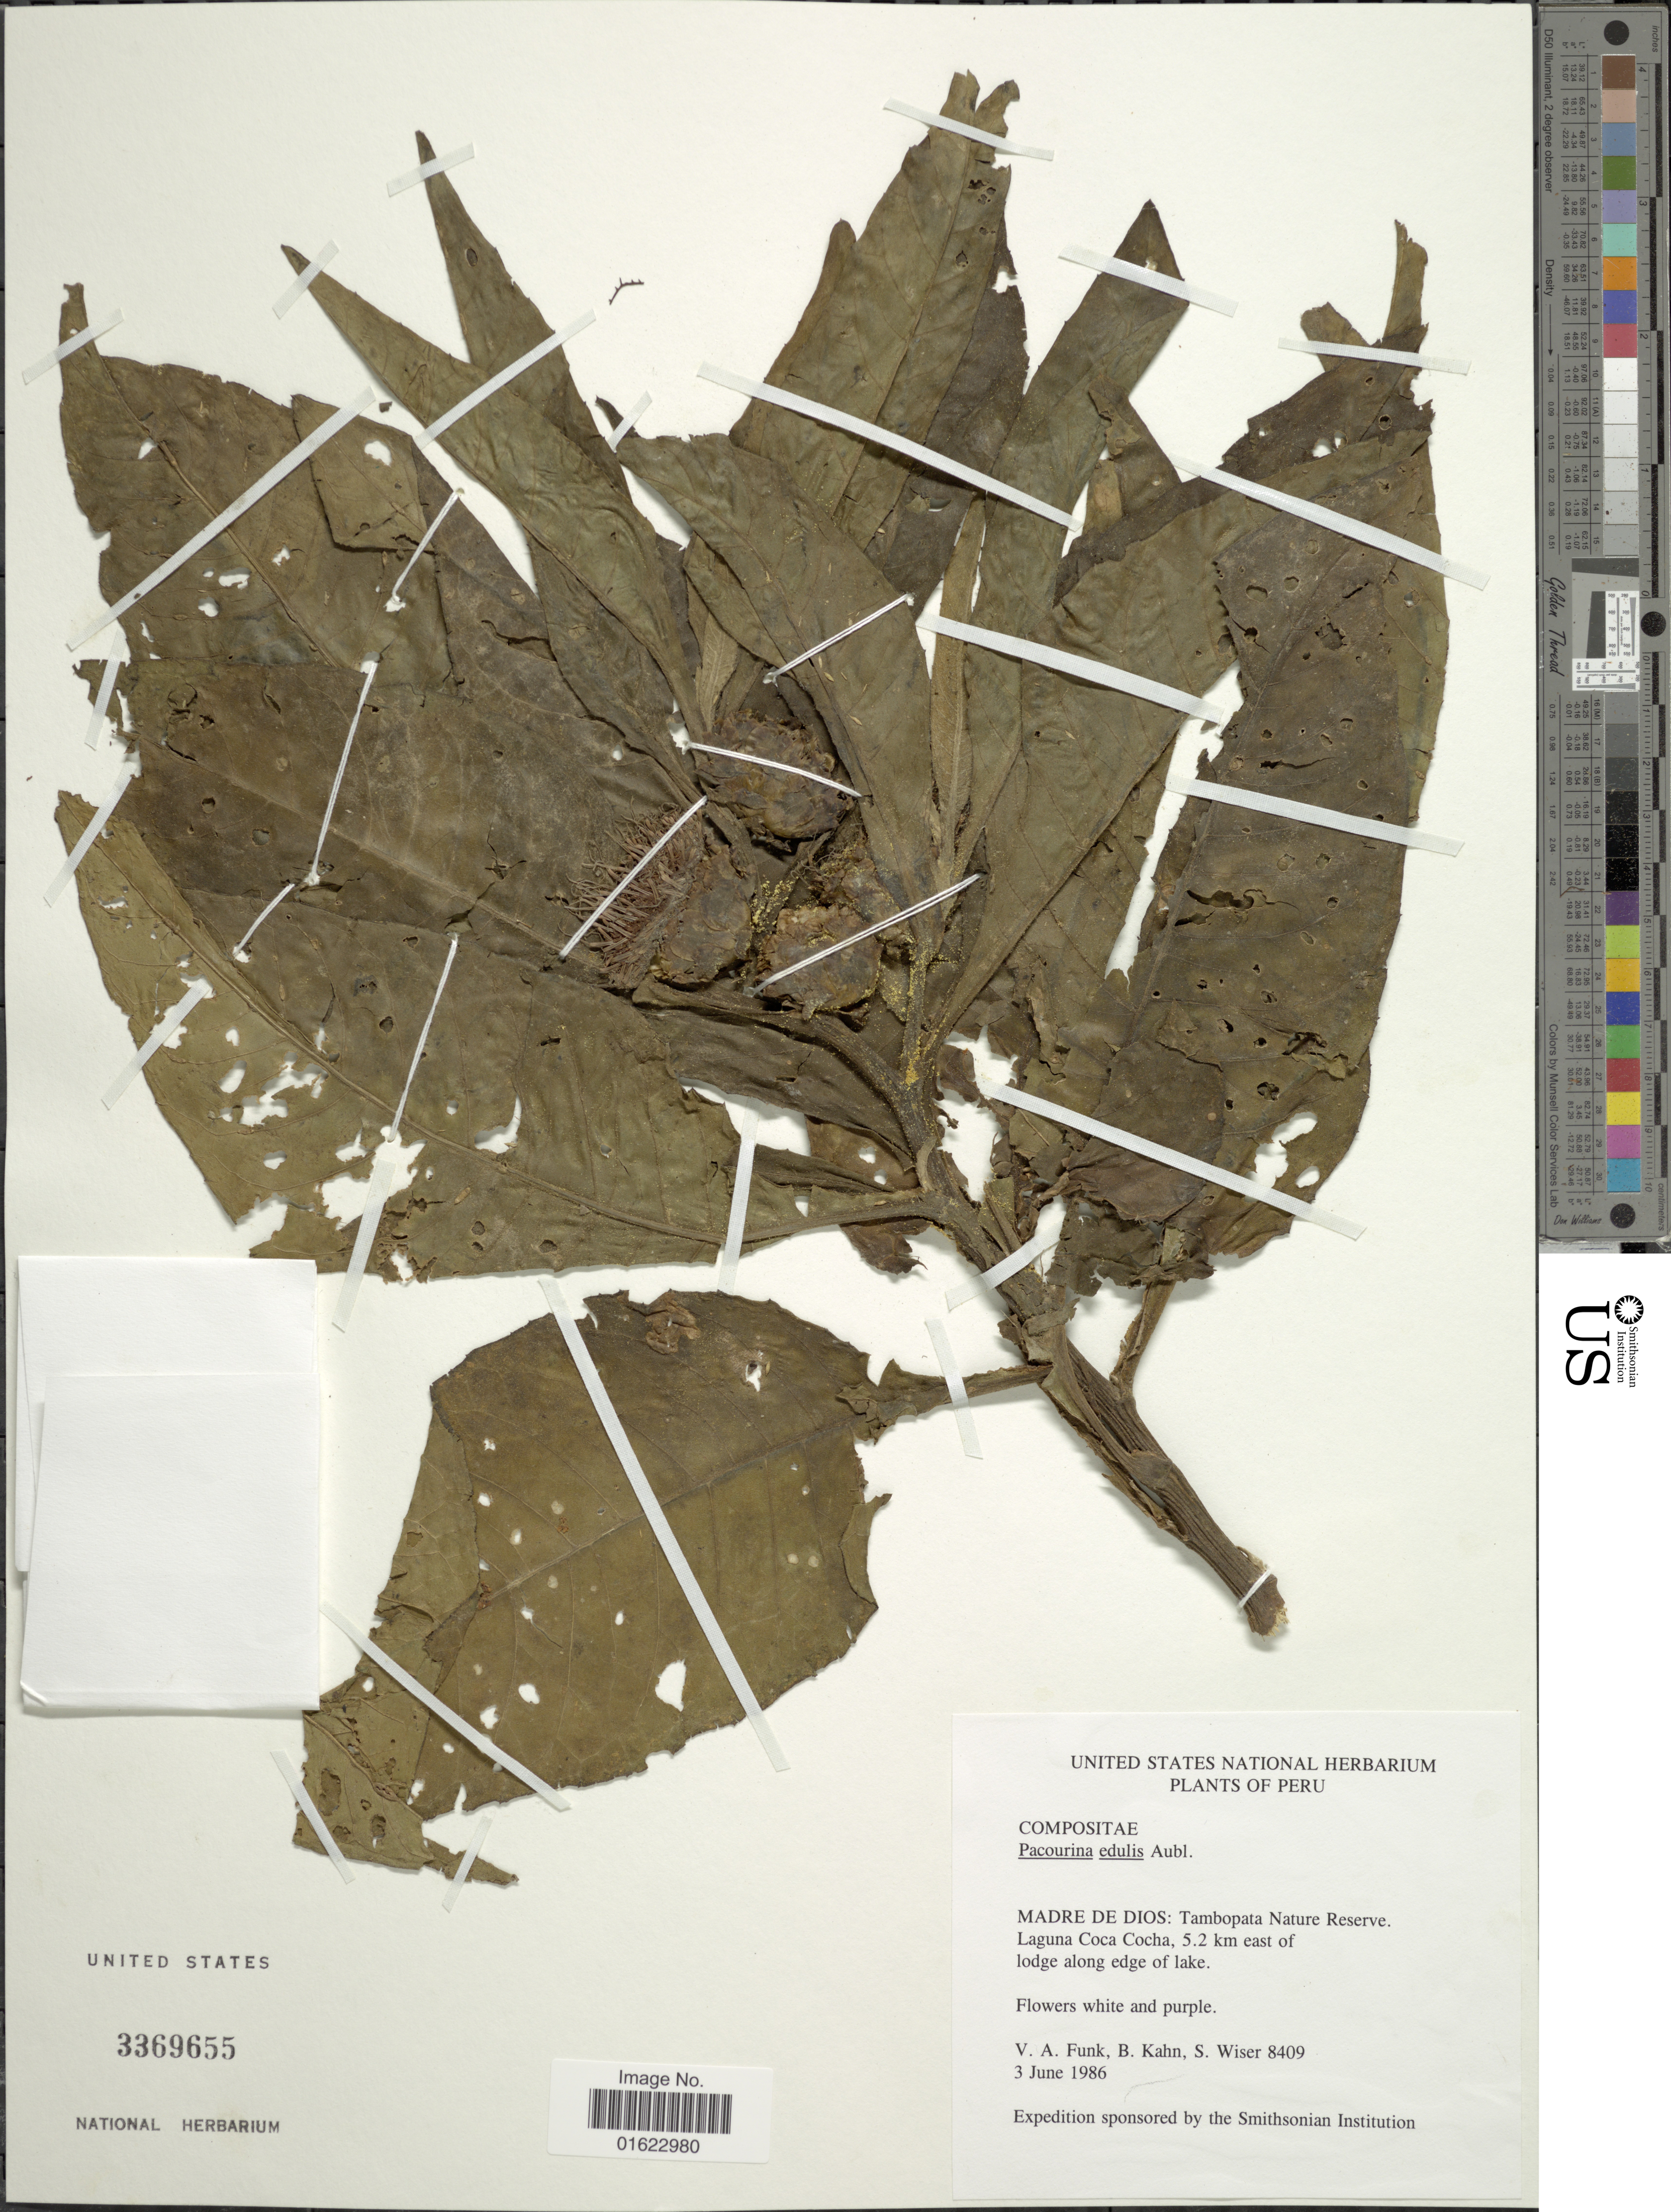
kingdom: Plantae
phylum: Tracheophyta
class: Magnoliopsida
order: Asterales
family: Asteraceae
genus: Pacourina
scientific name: Pacourina edulis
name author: Aubl.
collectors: V. Funk, B. Kahn & S. Wiser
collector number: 8409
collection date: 1986-06-03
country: Peru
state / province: Madre de Dios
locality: Peru, Madre de Dios: Tambopata Nature Reserve. Laguna Coca Cocha, 5.2 km east of lodge along edge of lake.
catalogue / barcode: US 3369655